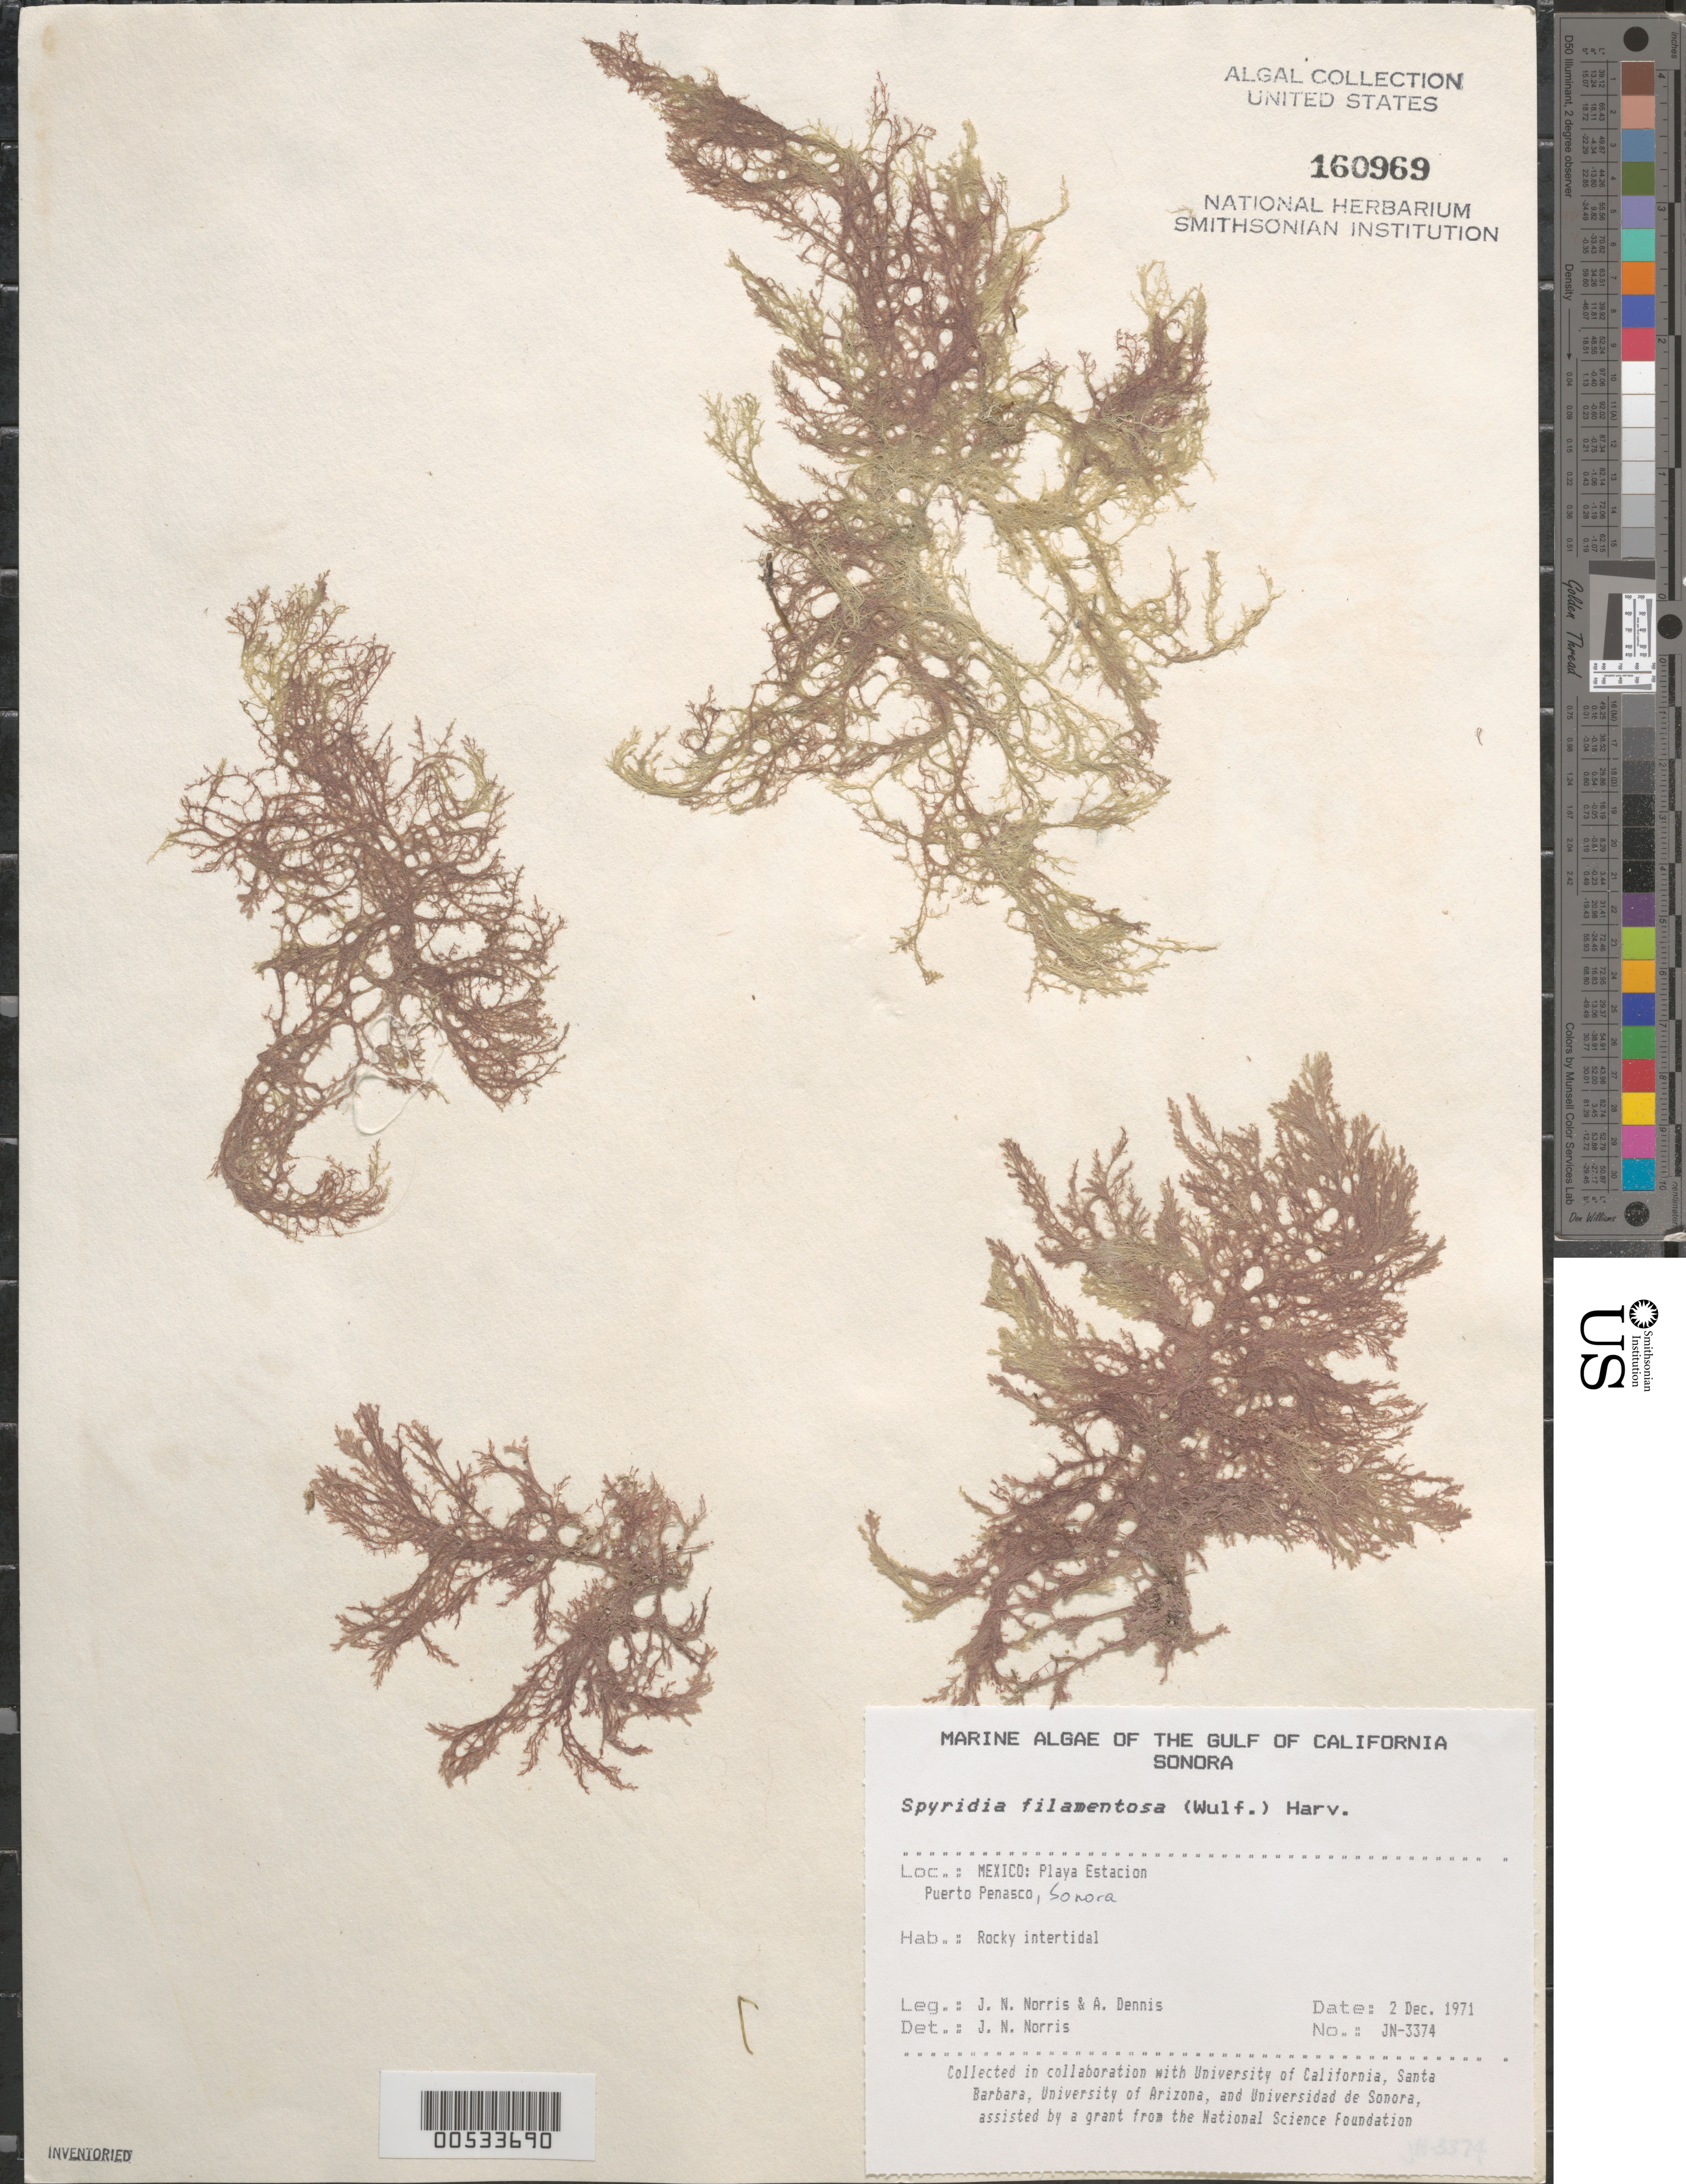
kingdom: Plantae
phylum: Rhodophyta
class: Florideophyceae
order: Ceramiales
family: Spyridiaceae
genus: Spyridia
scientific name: Spyridia filamentosa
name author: (Wulfen) Harv.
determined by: Norris, James N.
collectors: J. N. Norris & A. Dennis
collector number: JN-3374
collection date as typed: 02 Dec 1971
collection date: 1971-12-02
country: Mexico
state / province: Sonora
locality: Playa Estacion, Puerto Penasco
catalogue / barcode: US 160969